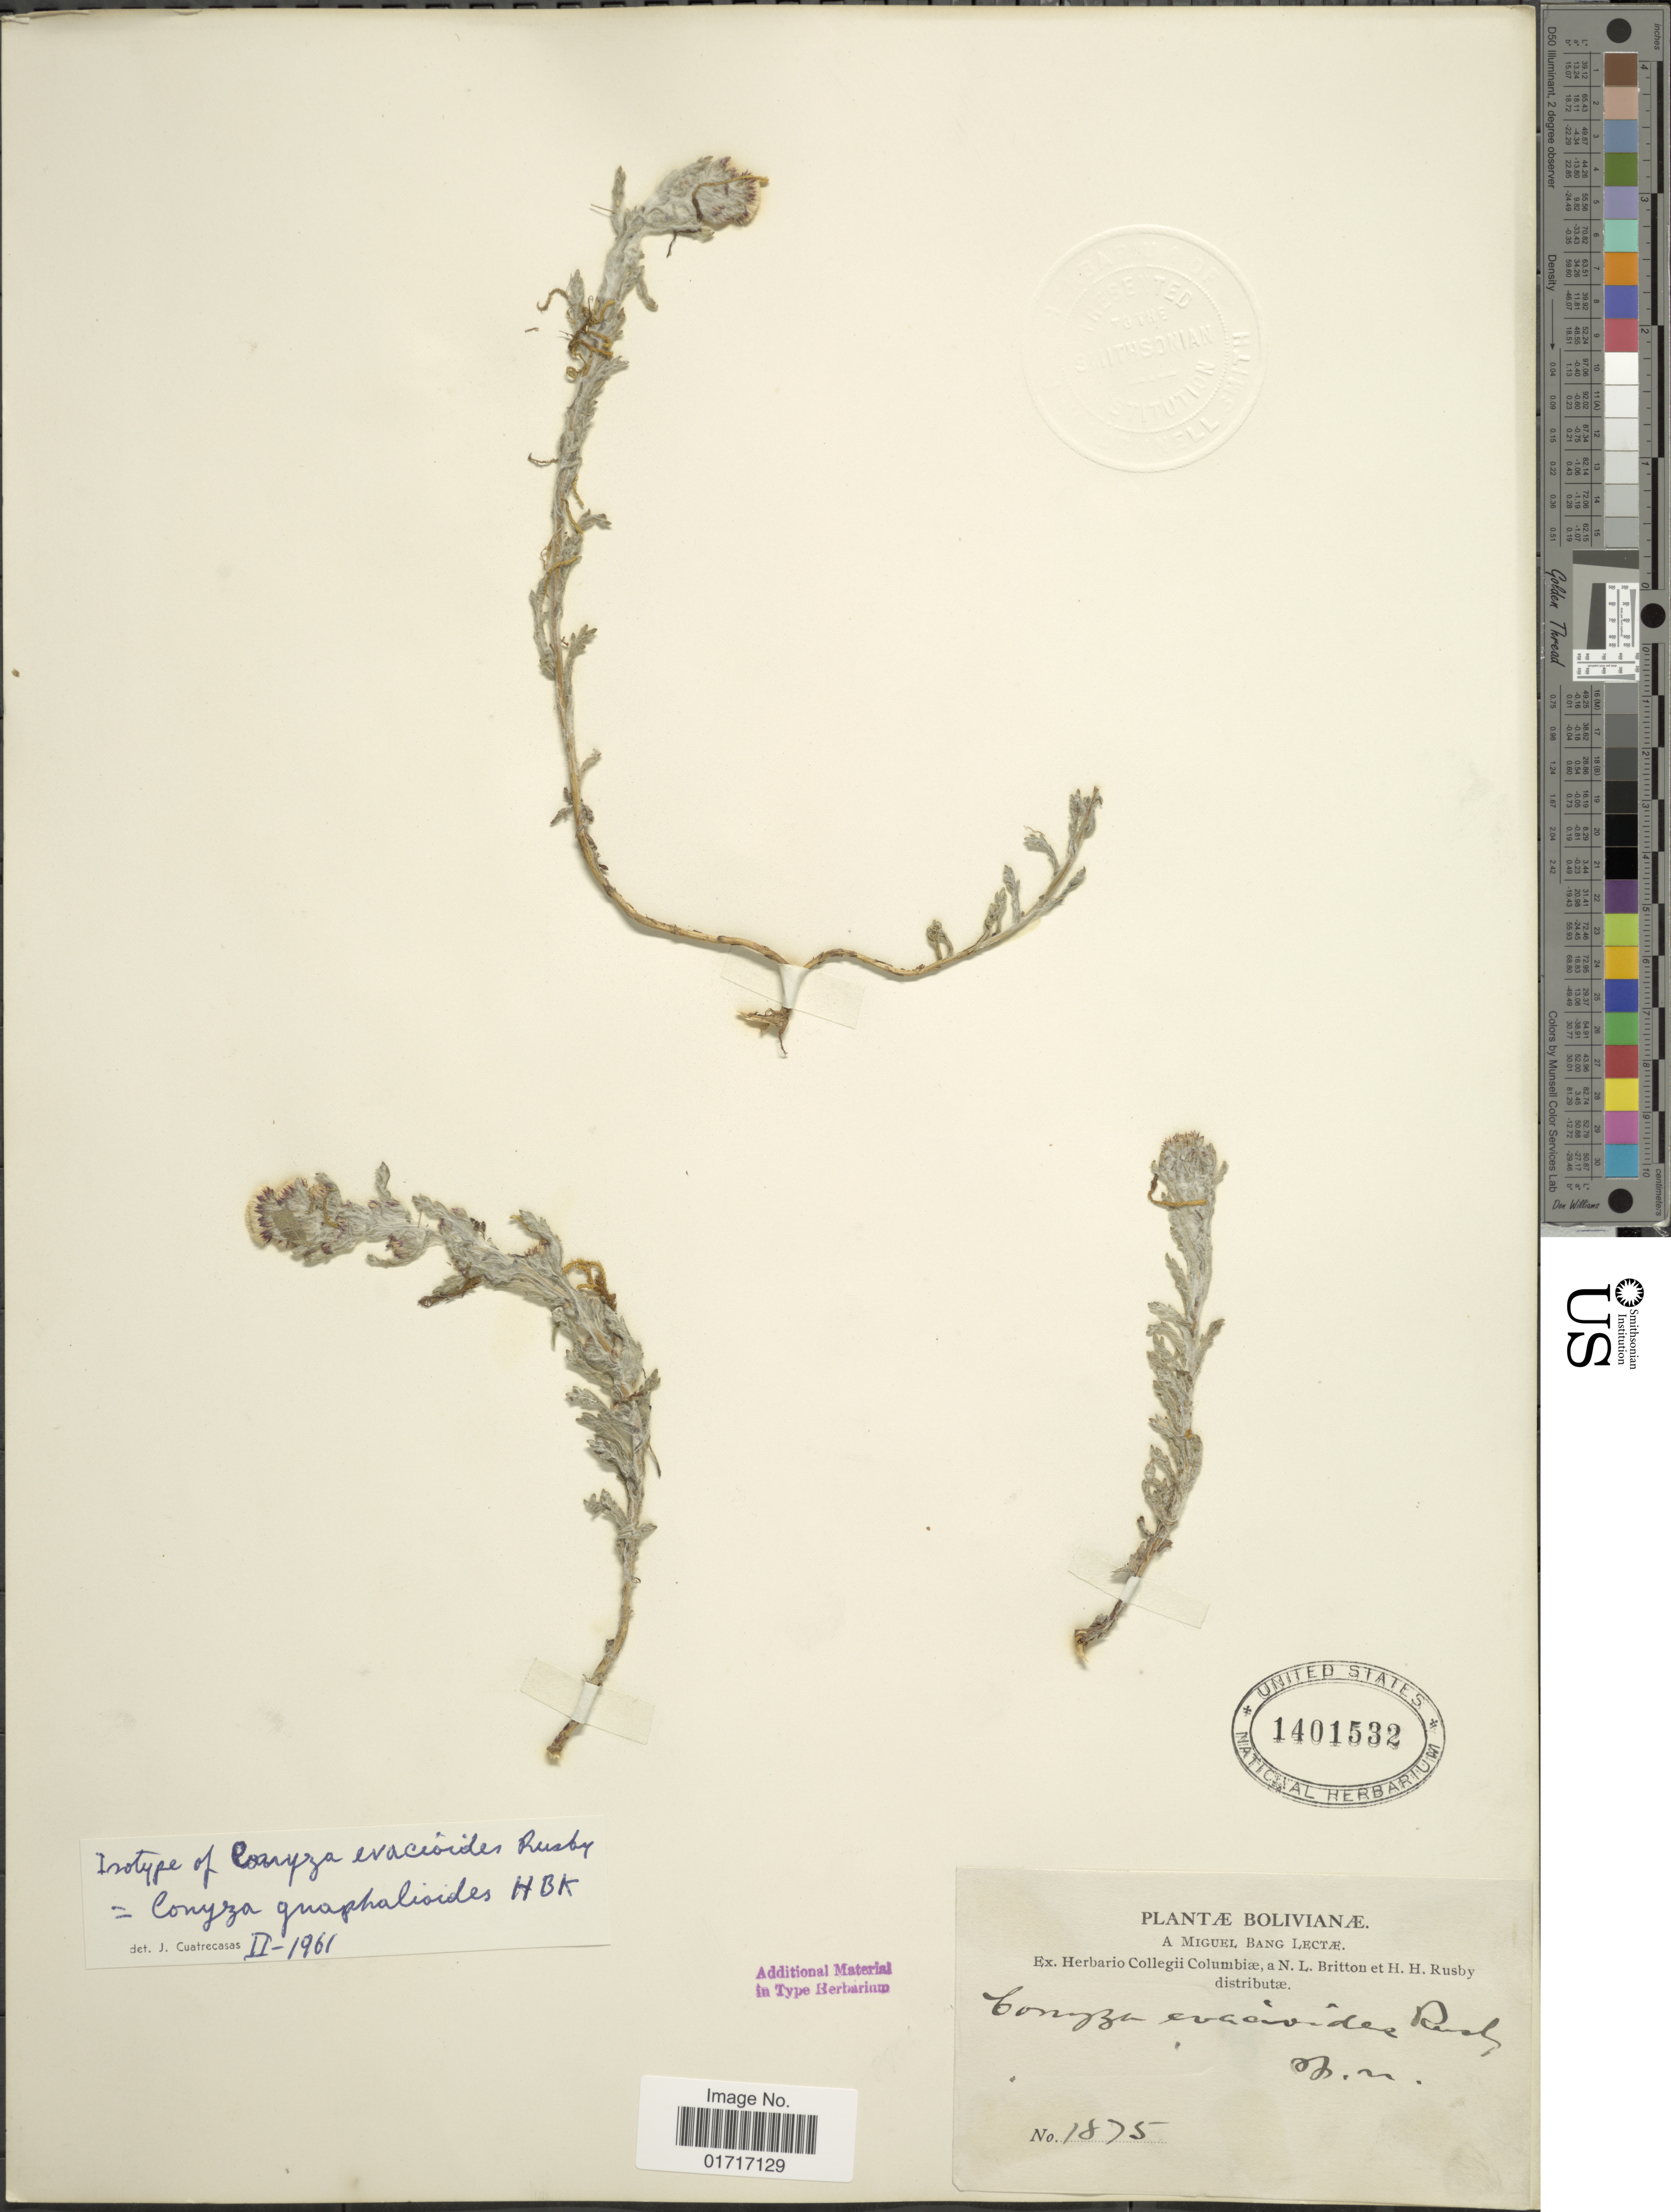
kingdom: Plantae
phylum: Tracheophyta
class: Magnoliopsida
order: Asterales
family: Asteraceae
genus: Conyza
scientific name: Conyza evacioides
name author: Rusby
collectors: M. Bang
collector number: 1875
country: Bolivia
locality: Bolivianae.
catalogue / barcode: US 1401532